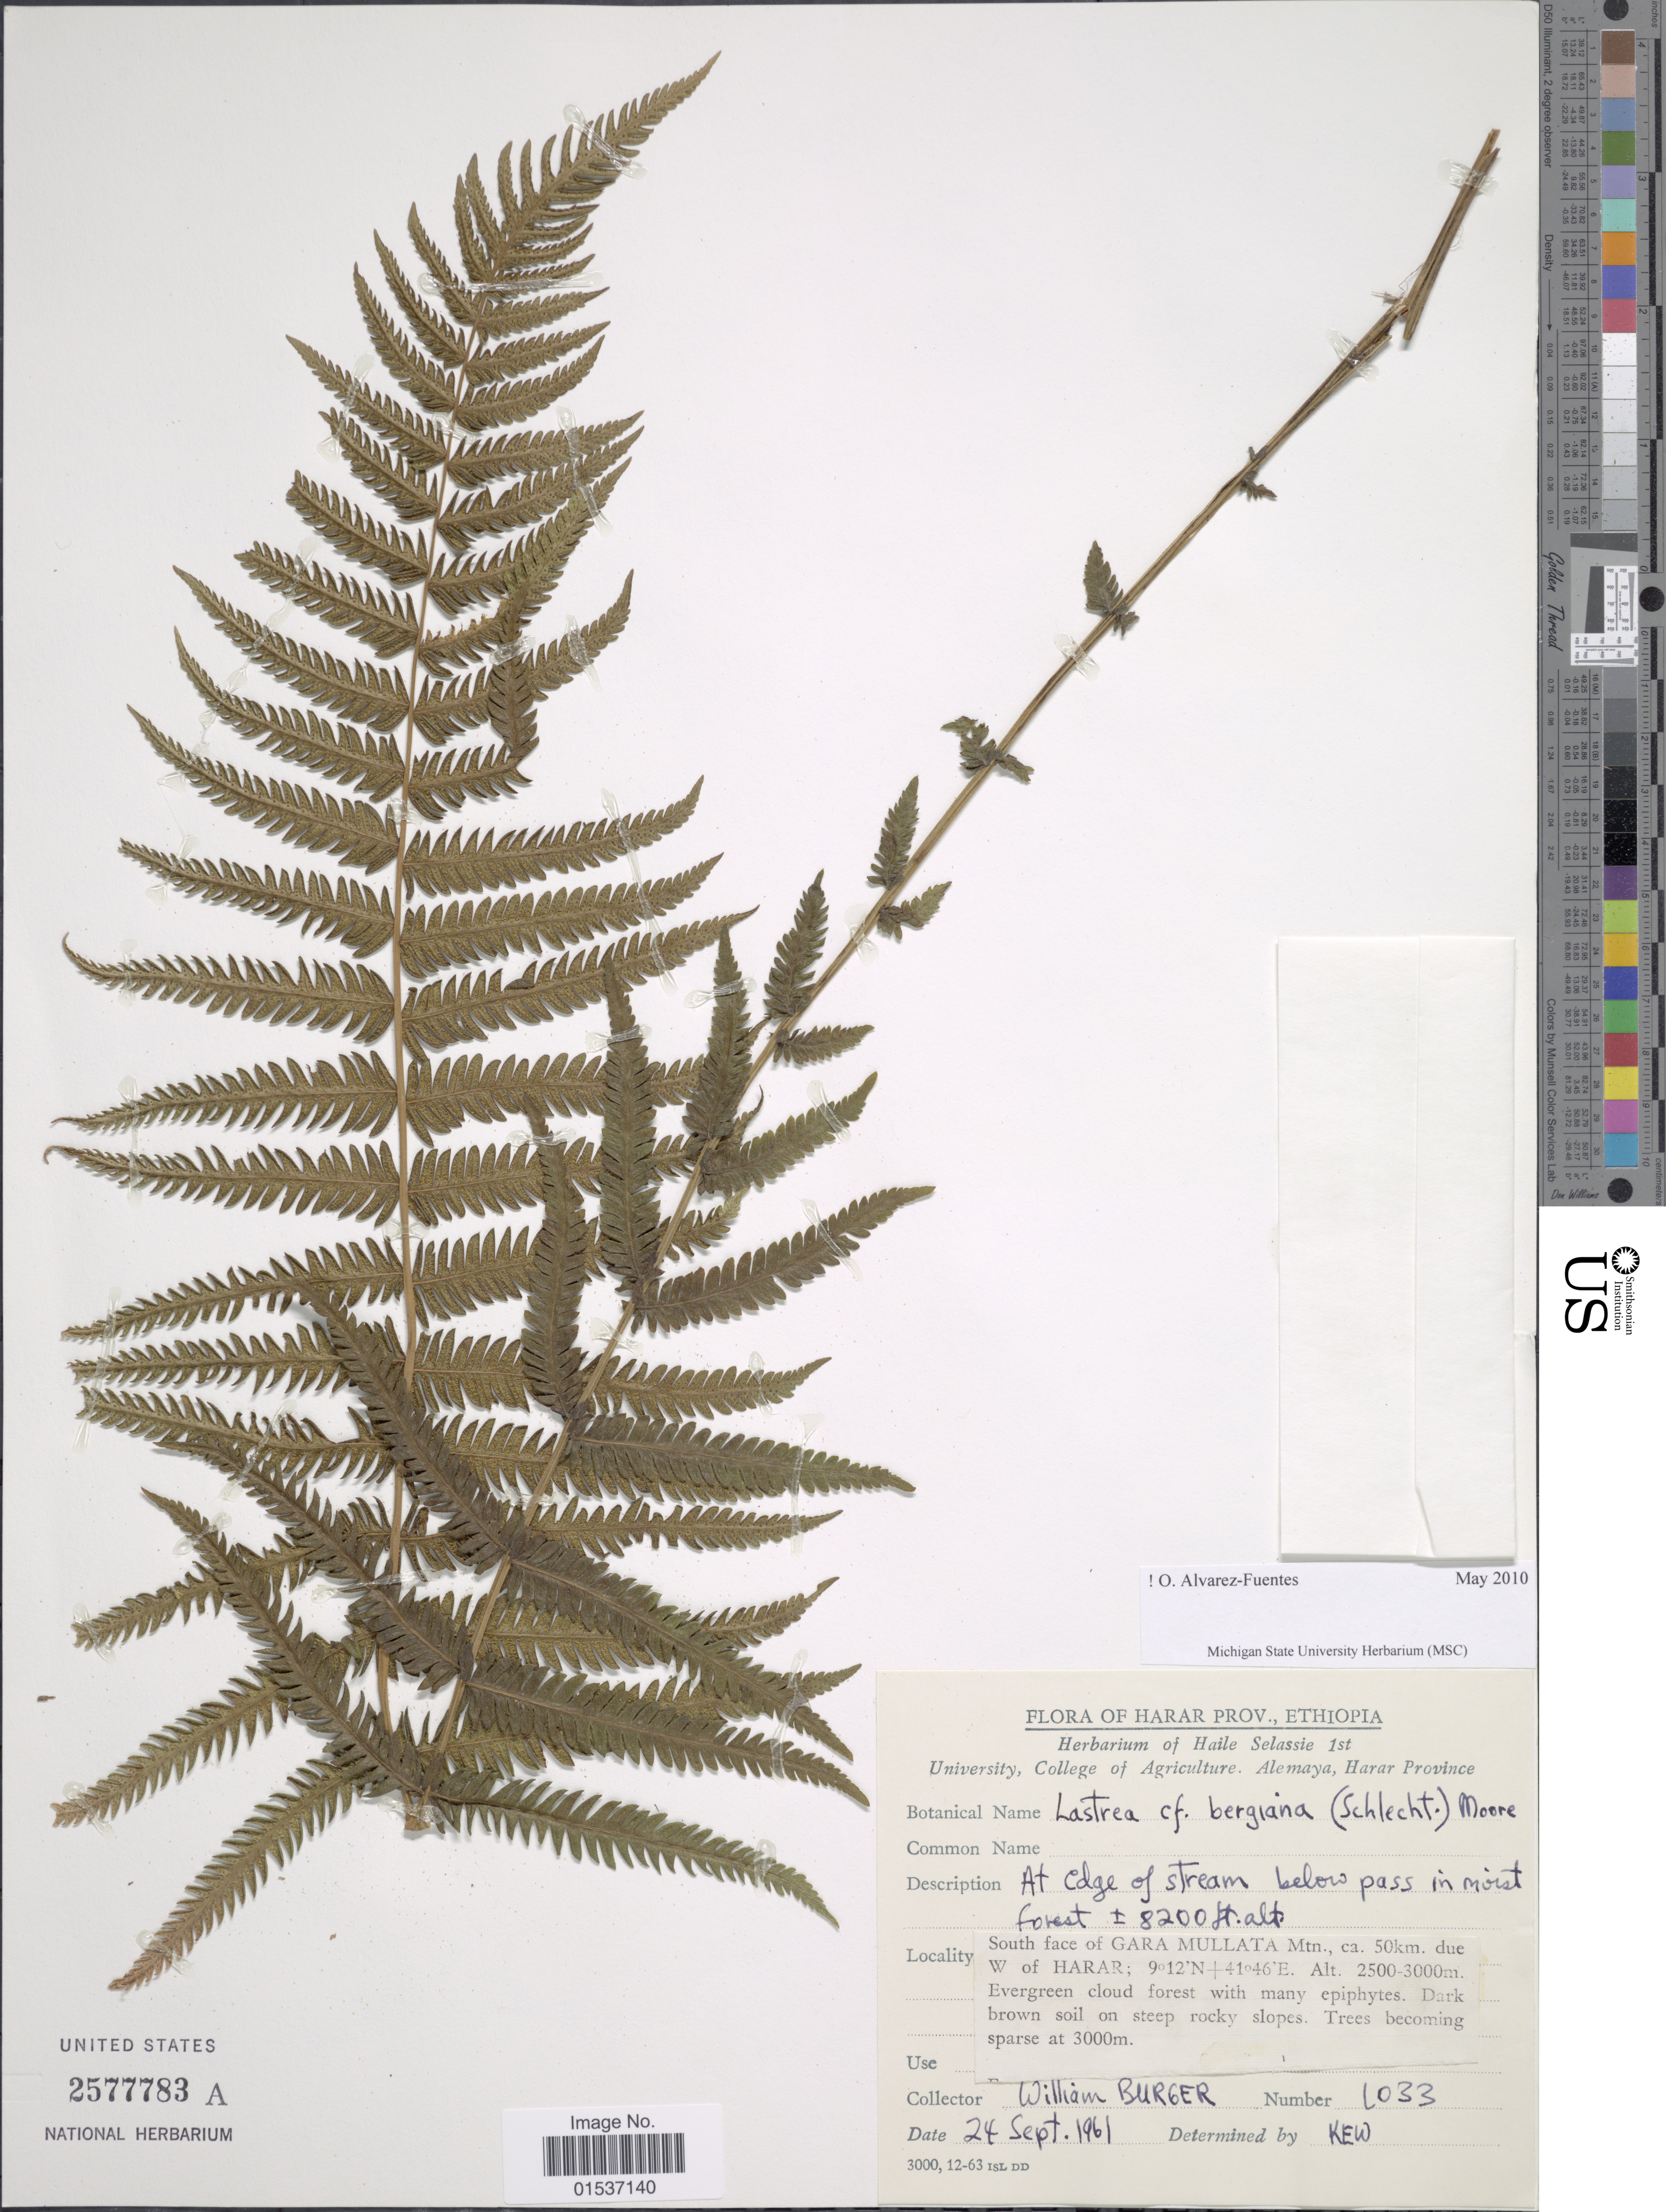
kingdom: Plantae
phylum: Tracheophyta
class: Polypodiopsida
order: Polypodiales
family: Thelypteridaceae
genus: Thelypteris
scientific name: Thelypteris bergiana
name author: (Schltdl.) Ching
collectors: W. Burger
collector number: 1033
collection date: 1961-09-24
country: Ethiopia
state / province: Harari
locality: Harar Prov., Ethiopia, South face of Gara Mullata Mtn., ca. 50 km. due W of Harar.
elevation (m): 2500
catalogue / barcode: US 2577783A